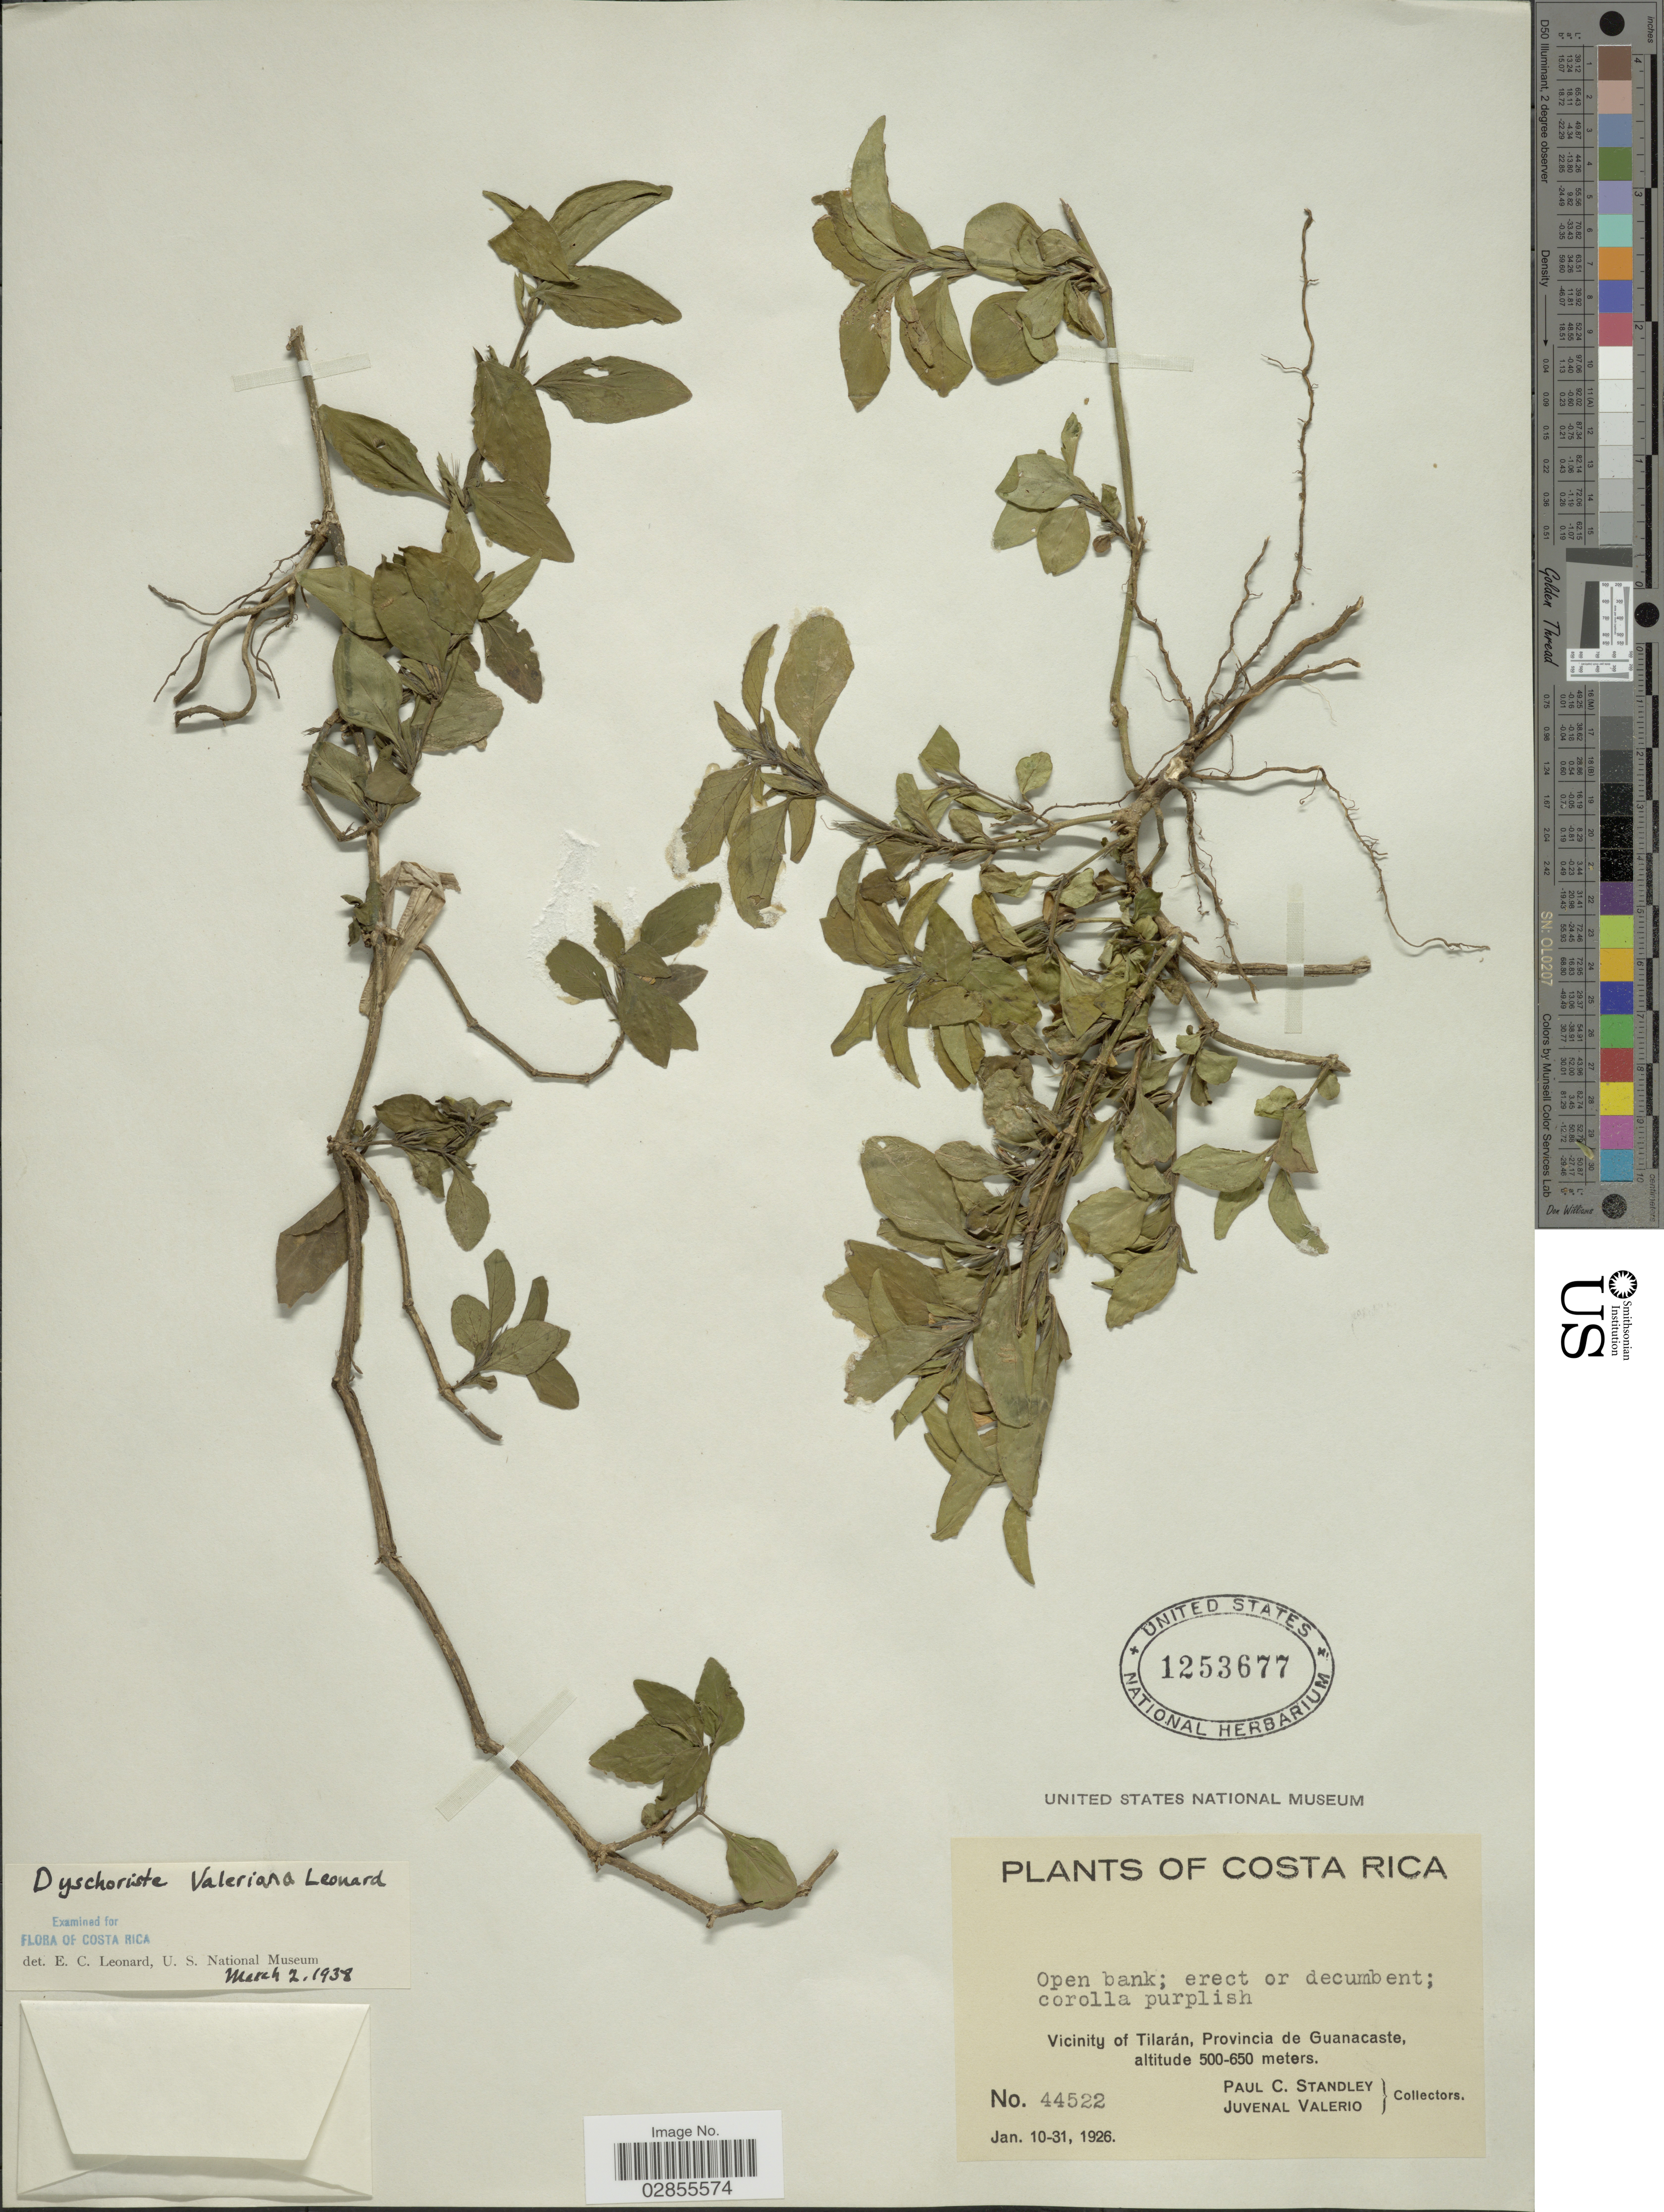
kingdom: Plantae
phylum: Tracheophyta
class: Magnoliopsida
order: Lamiales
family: Acanthaceae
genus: Dyschoriste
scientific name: Dyschoriste valeriana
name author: Leonard in Standl.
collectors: P. C. Standley & J. Valerio R.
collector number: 44522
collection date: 1926-01-10/1926-01-31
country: Costa Rica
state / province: Guanacaste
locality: Vicinity of Tilarán.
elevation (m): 500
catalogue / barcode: US 1253677